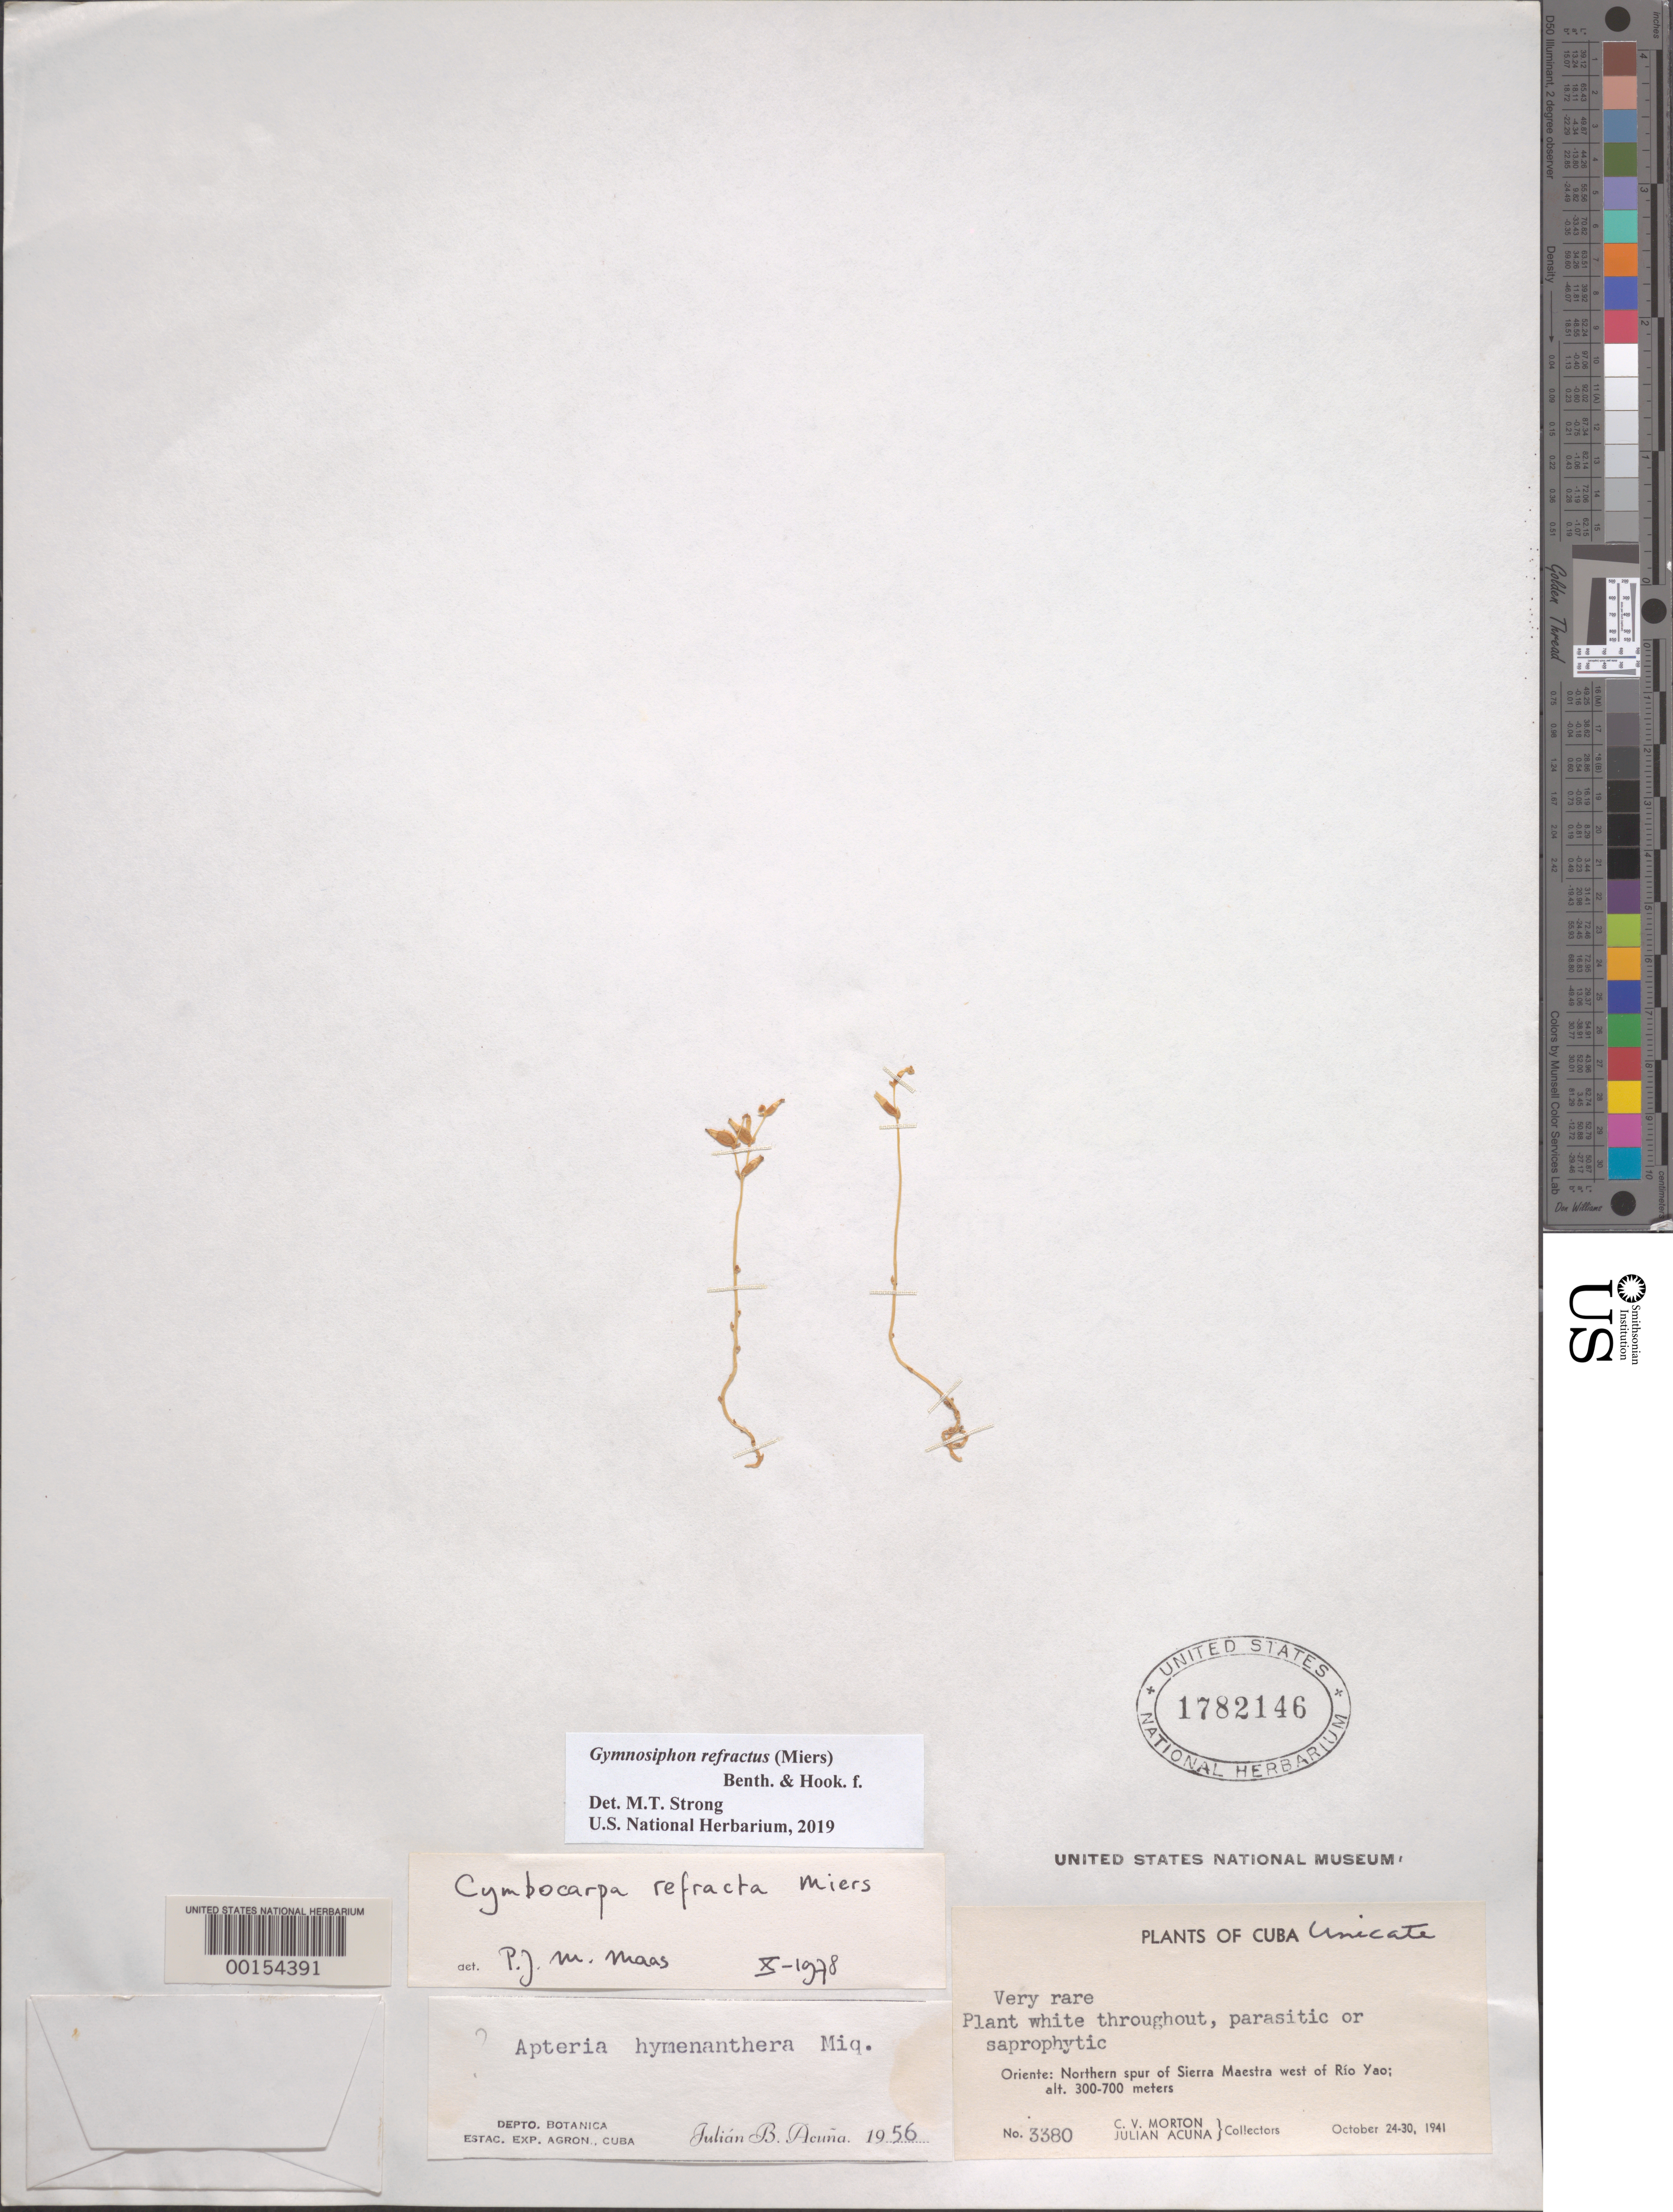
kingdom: Plantae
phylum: Tracheophyta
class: Liliopsida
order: Dioscoreales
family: Burmanniaceae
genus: Gymnosiphon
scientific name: Gymnosiphon refractus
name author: (Miers) Benth. & Hook. f.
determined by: Strong, Mark T., (BOT), Smithsonian Institution - National Museum of Natural History (UNITED STATES)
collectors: C. V. Morton & J. B. Acuña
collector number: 3380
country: Cuba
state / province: Oriente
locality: Northern spur of Sierra Maestra W of Rio Yao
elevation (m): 300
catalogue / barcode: US 1782146